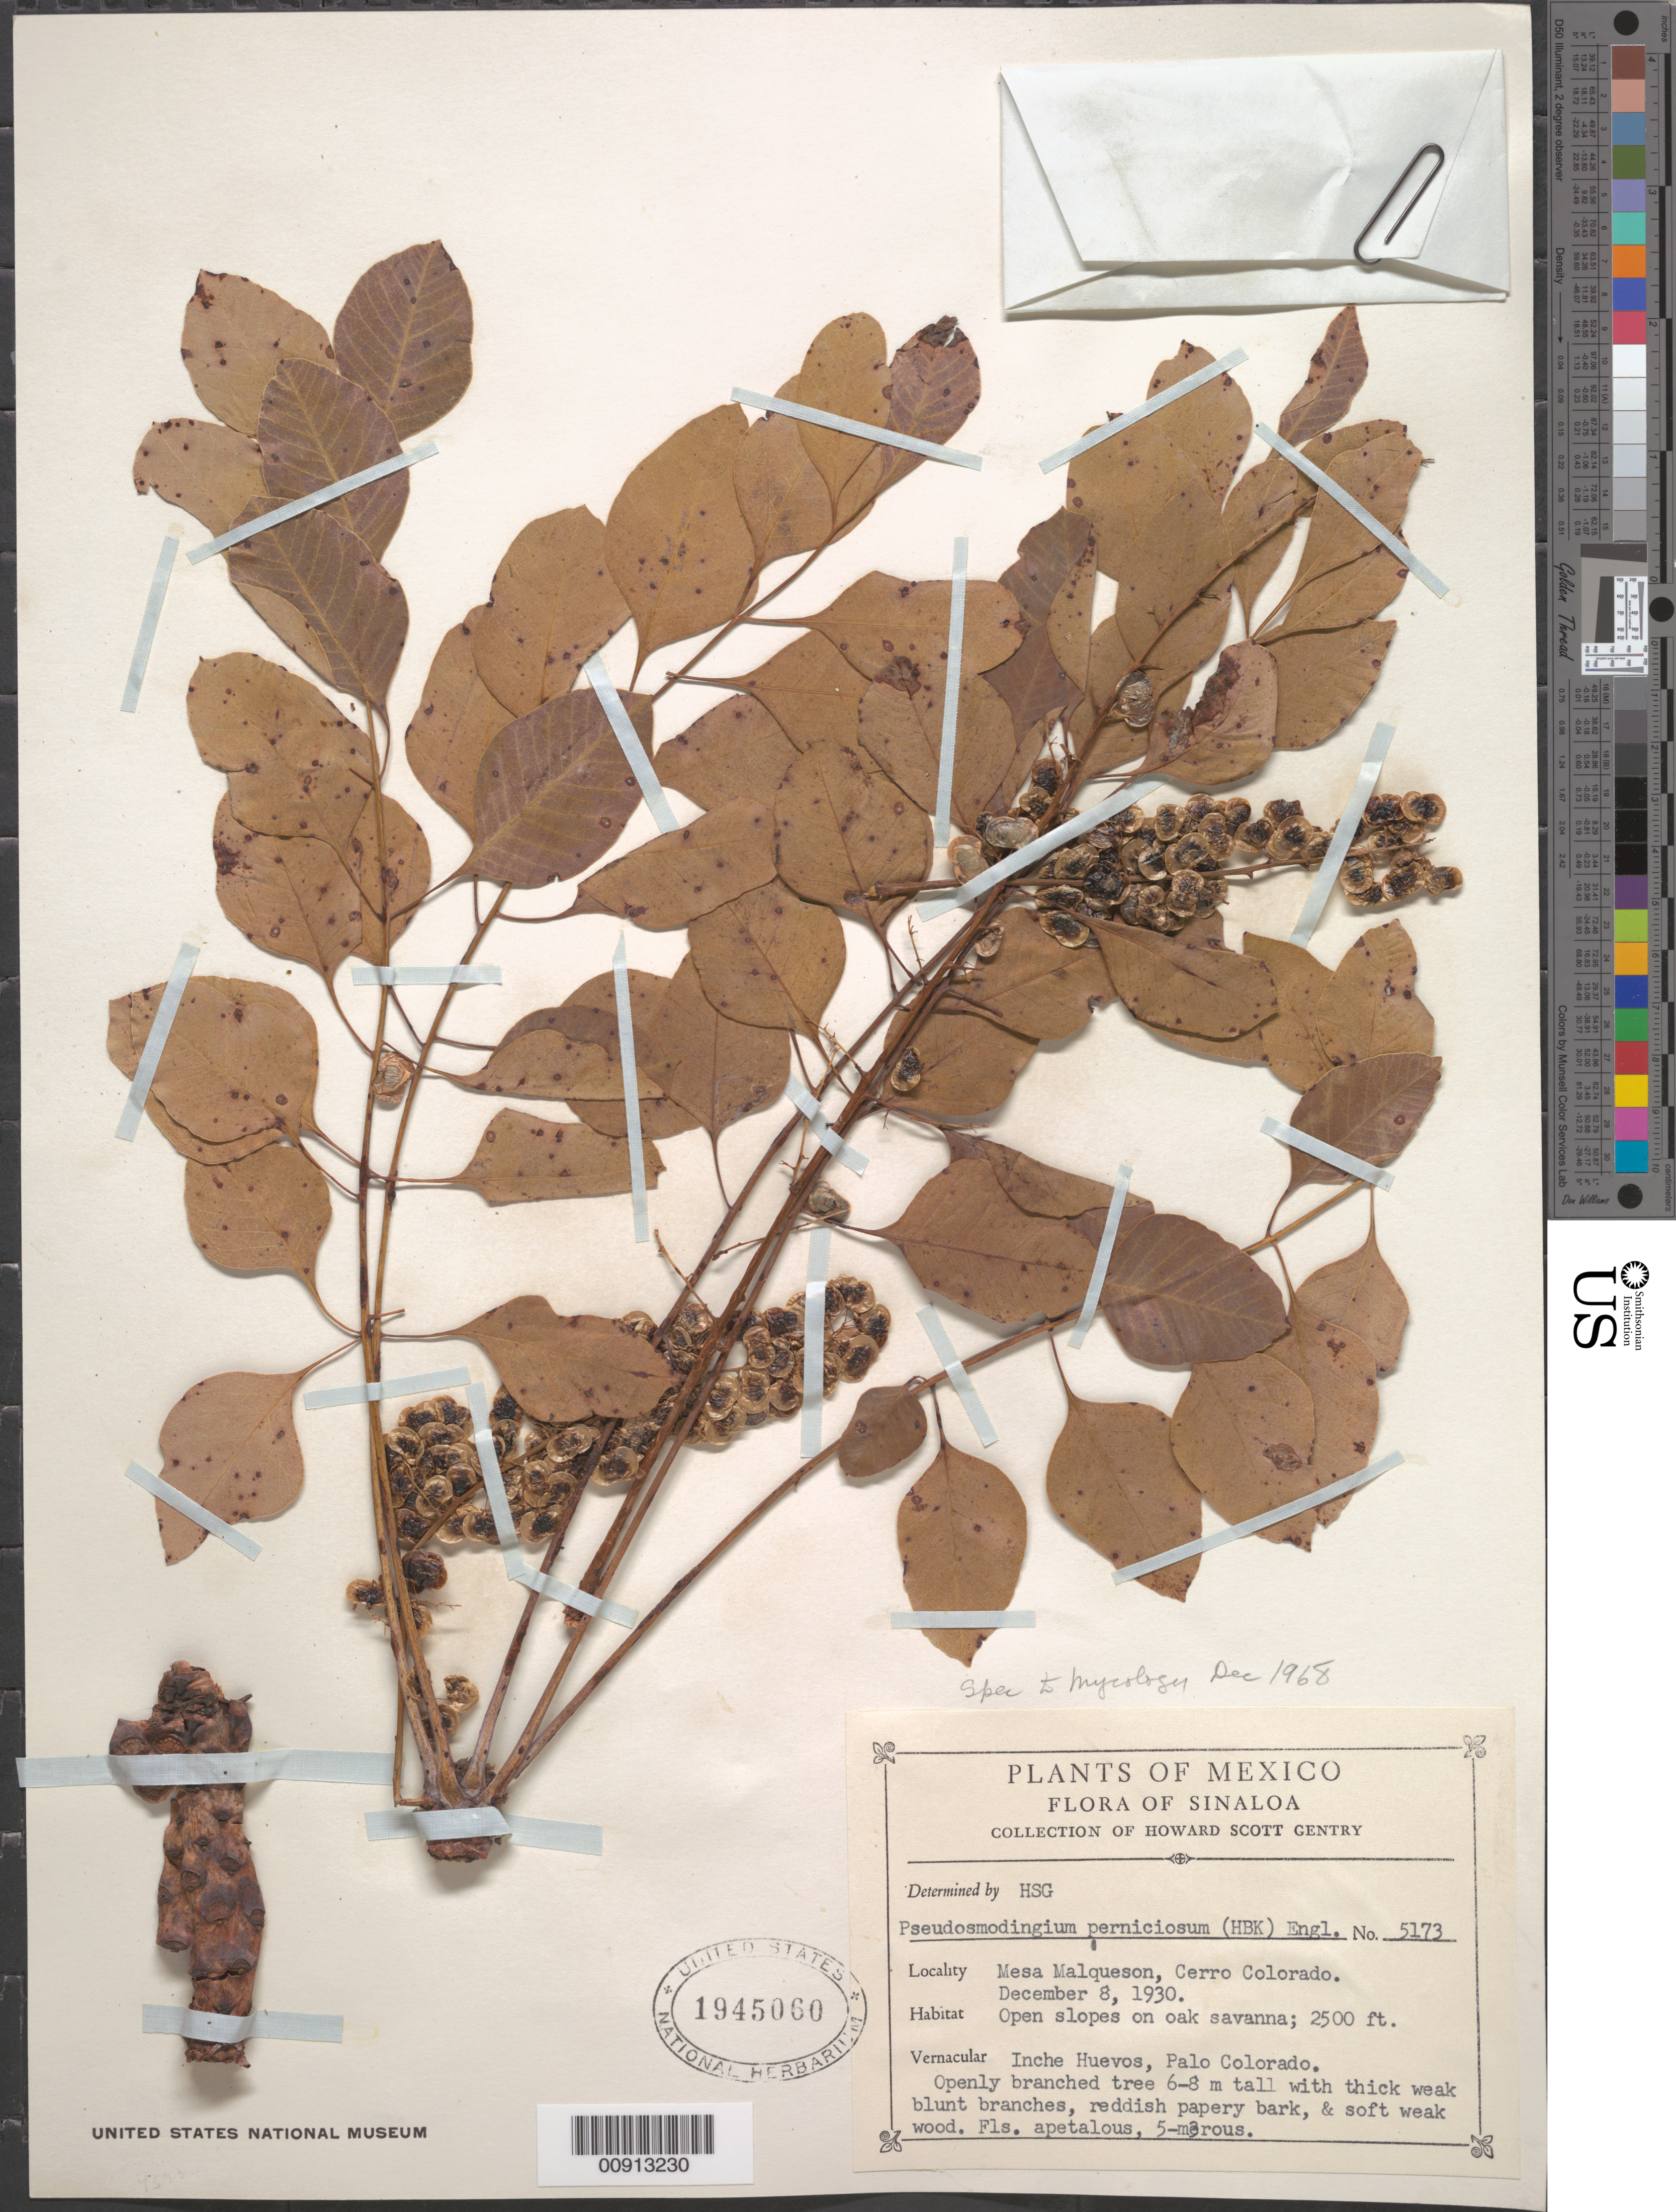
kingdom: Plantae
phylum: Tracheophyta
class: Magnoliopsida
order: Sapindales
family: Anacardiaceae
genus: Pseudosmodingium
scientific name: Pseudosmodingium perniciosum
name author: (Kunth) Engl.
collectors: H. S. Gentry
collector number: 5173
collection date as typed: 08 Dec 1930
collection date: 1930-12-08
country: Mexico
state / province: Sinaloa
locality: Mesa Malqueson, Cerro Colorado.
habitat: Open slopes on oak savanna.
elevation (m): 762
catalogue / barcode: US 1945060